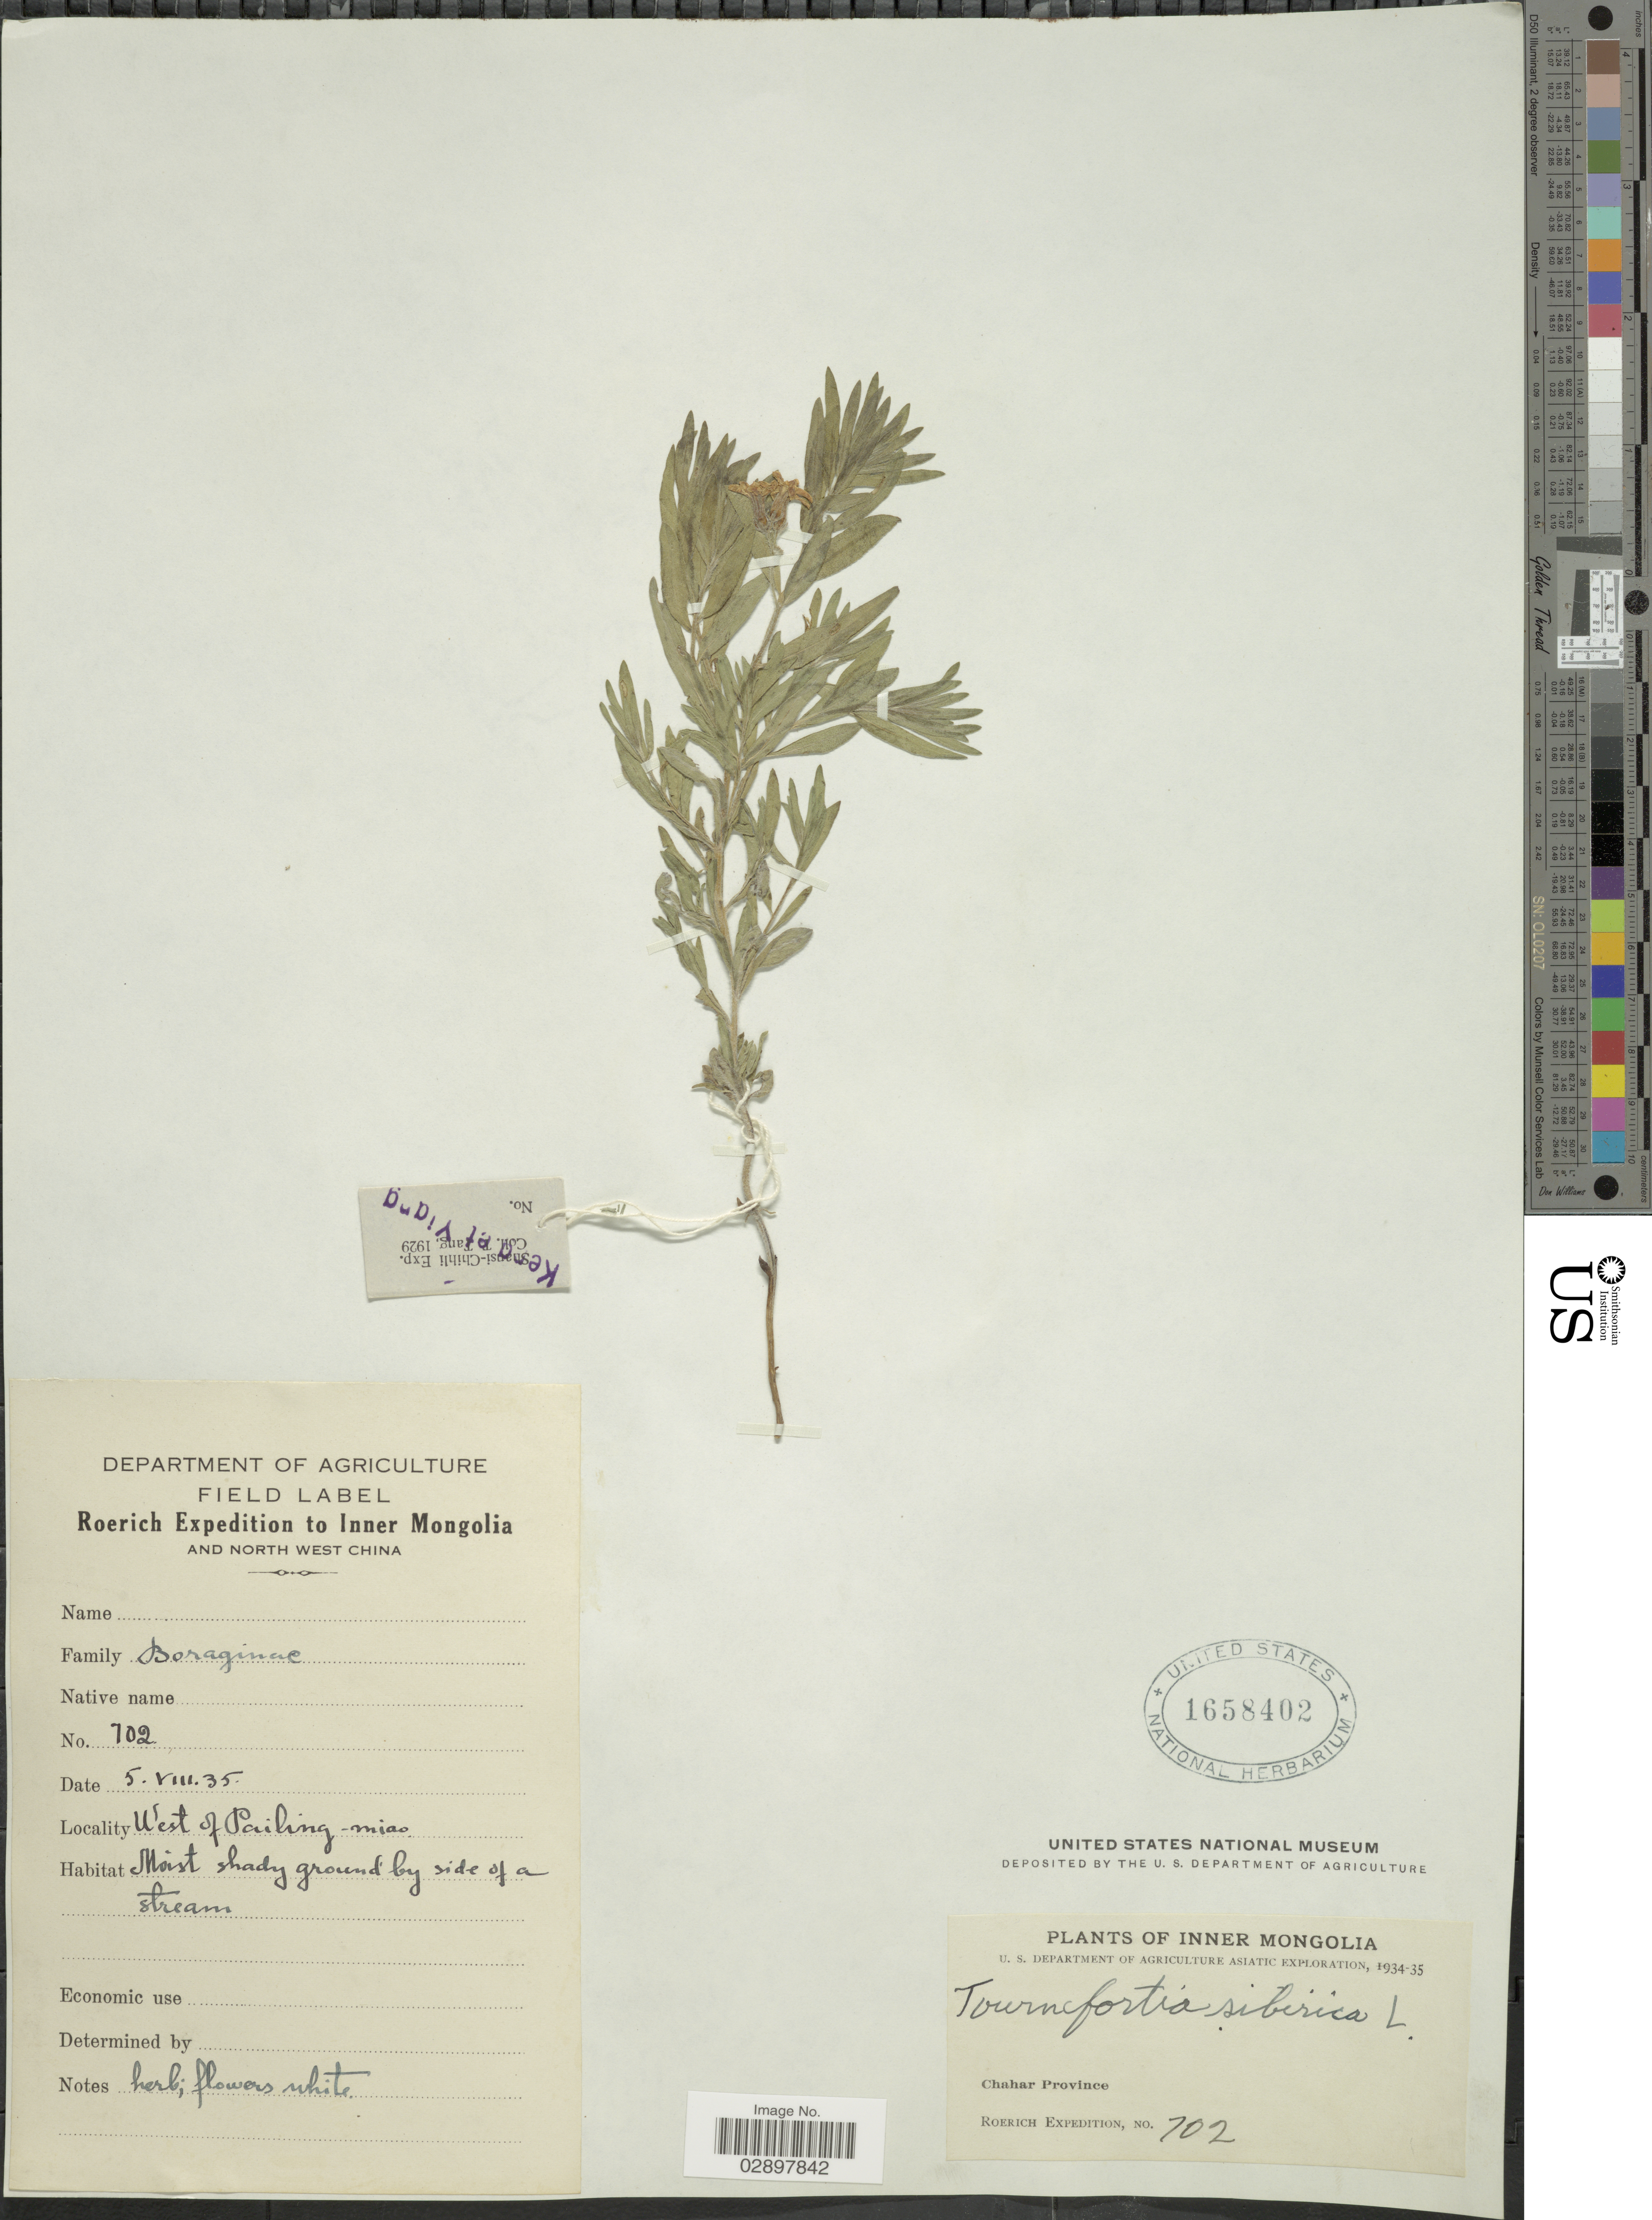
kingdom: Plantae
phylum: Tracheophyta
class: Magnoliopsida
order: Boraginales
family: Heliotropiaceae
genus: Tournefortia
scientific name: Tournefortia sibirica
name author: L.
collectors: Roerich Expedition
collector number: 702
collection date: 1935-08-05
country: China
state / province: Nei Monggol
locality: Inner Mongolia and North West China. West of Pailing-miao. Chahar Province.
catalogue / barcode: US 1658402